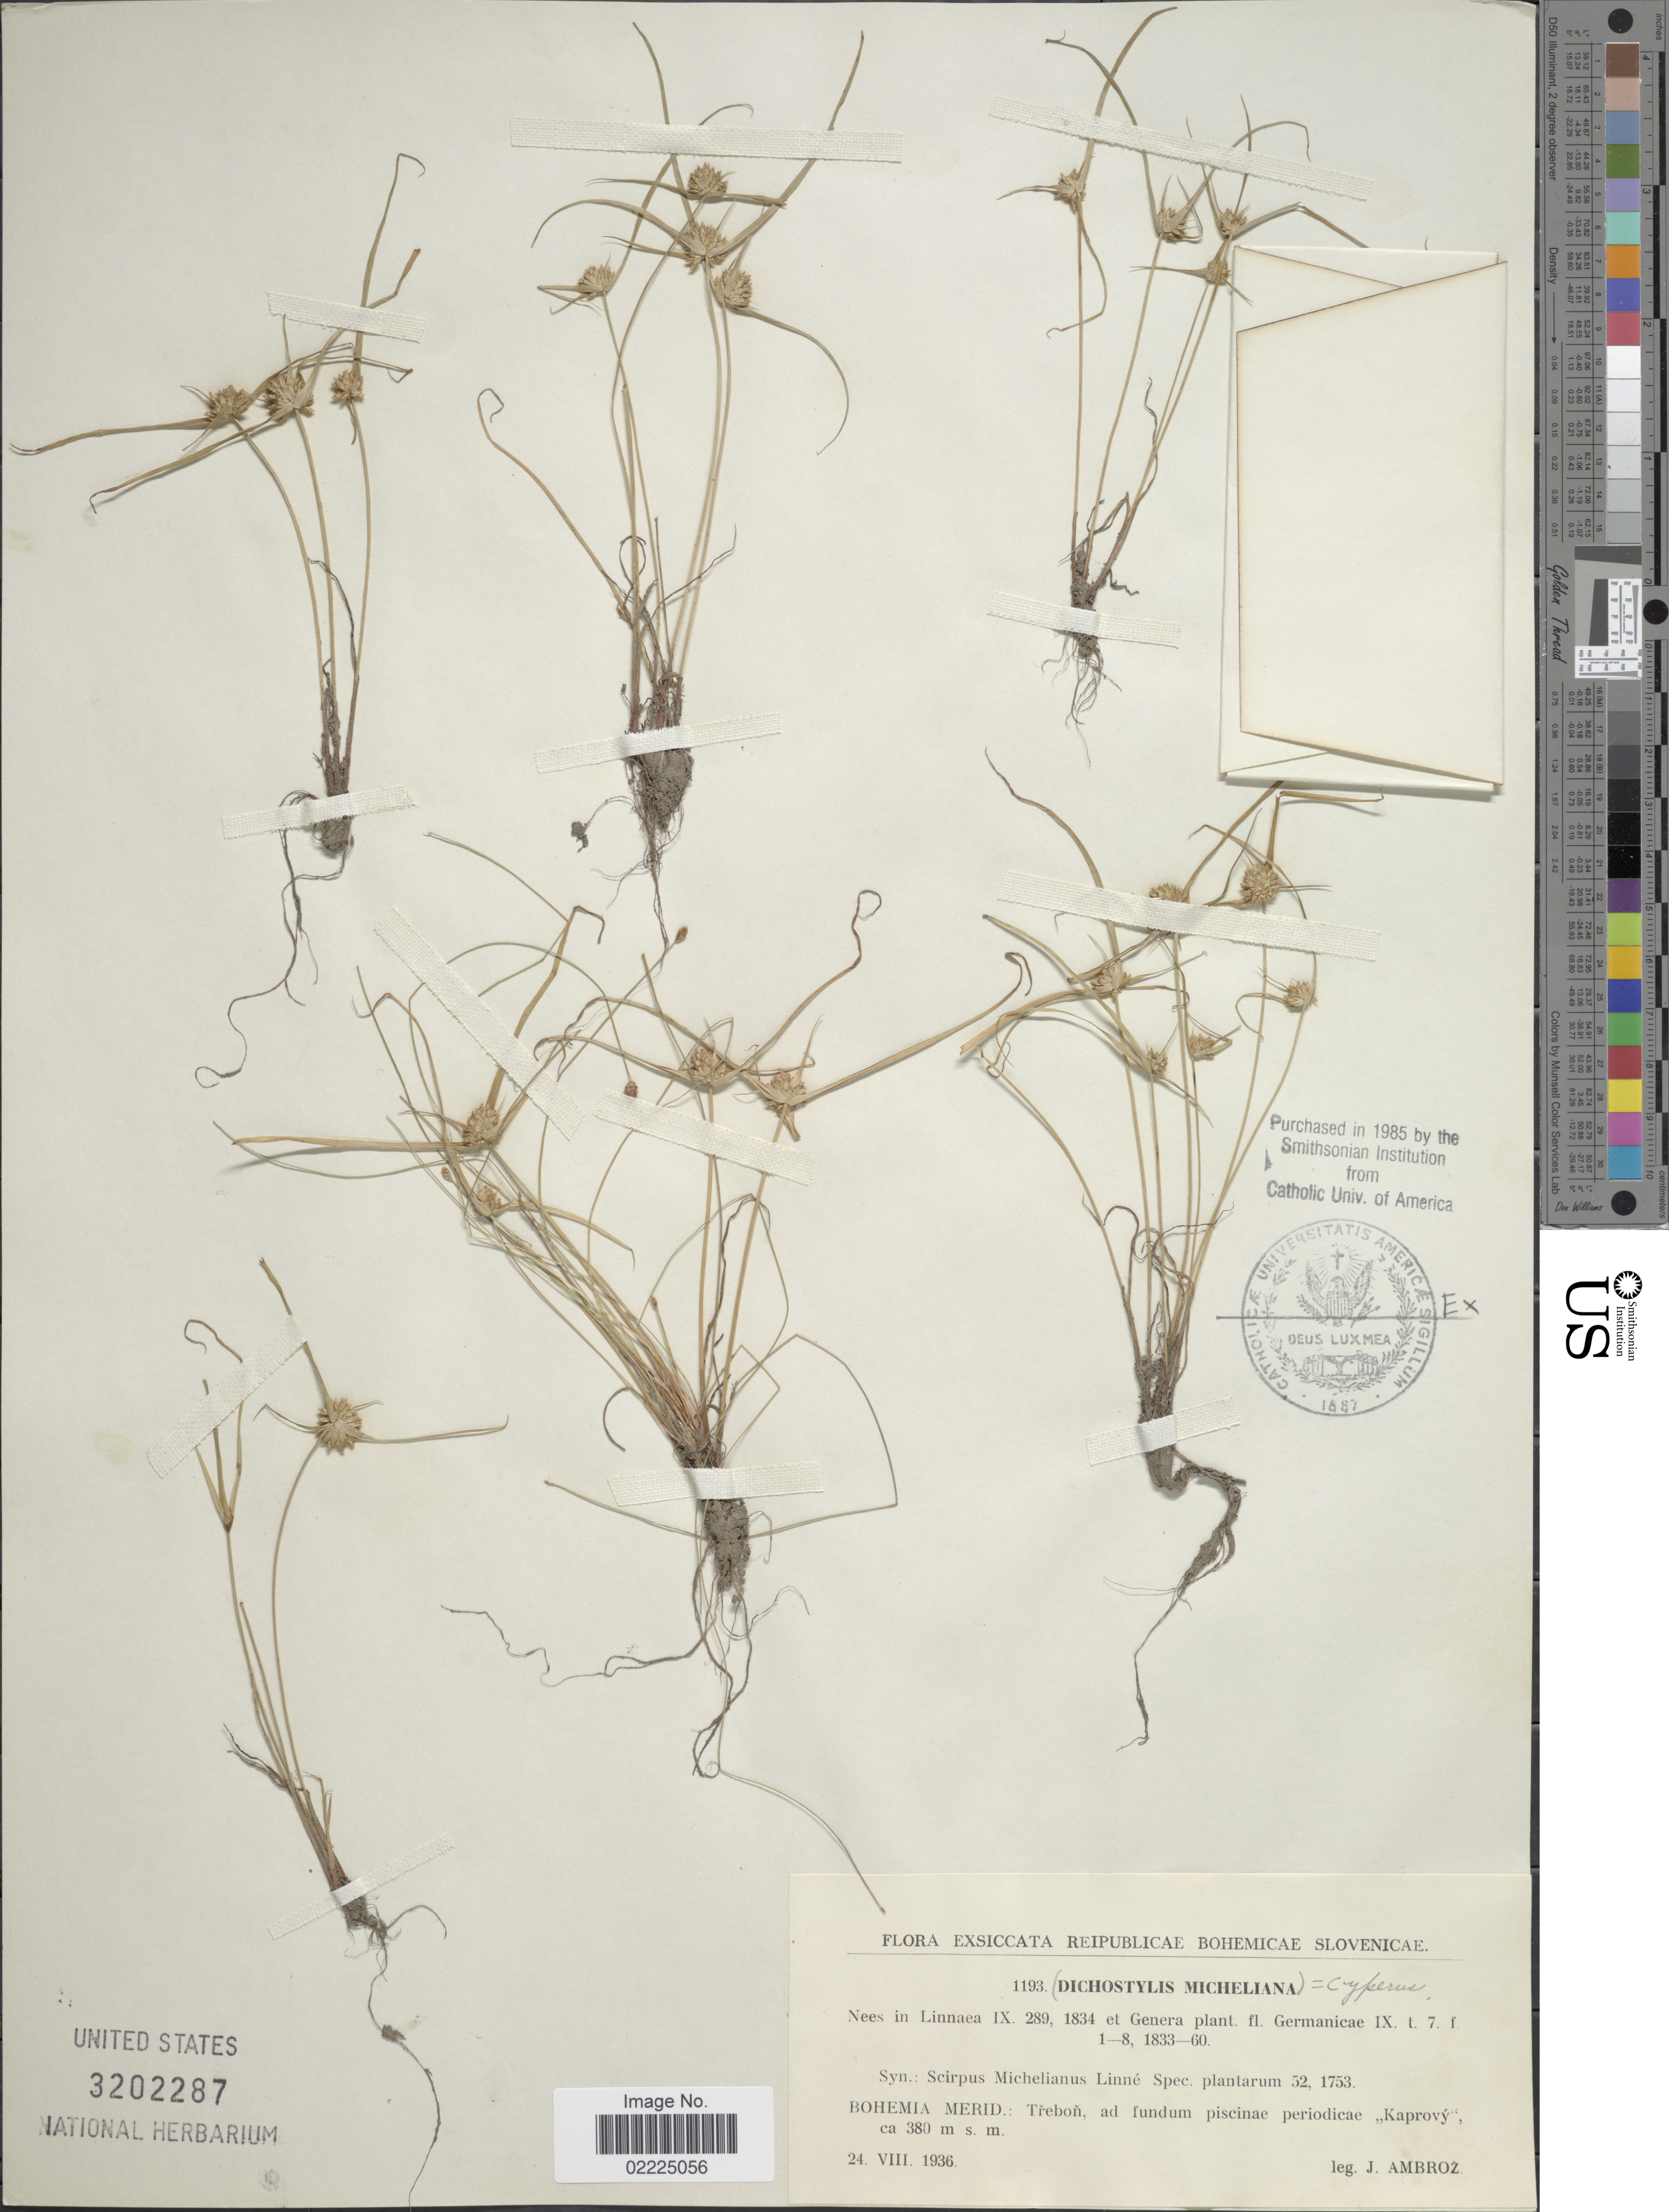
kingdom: Plantae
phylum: Tracheophyta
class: Liliopsida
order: Poales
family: Cyperaceae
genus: Cyperus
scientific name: Cyperus michelianus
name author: (L.) Delile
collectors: J. Ambroz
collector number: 1193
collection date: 1936-08-24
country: Czechia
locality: Reipublicae Bohemicae Slovenicae, Bohemia Merid: Trebon, ad fundum piscinae periodicae , Kaprovuý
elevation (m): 380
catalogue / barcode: US 3202287